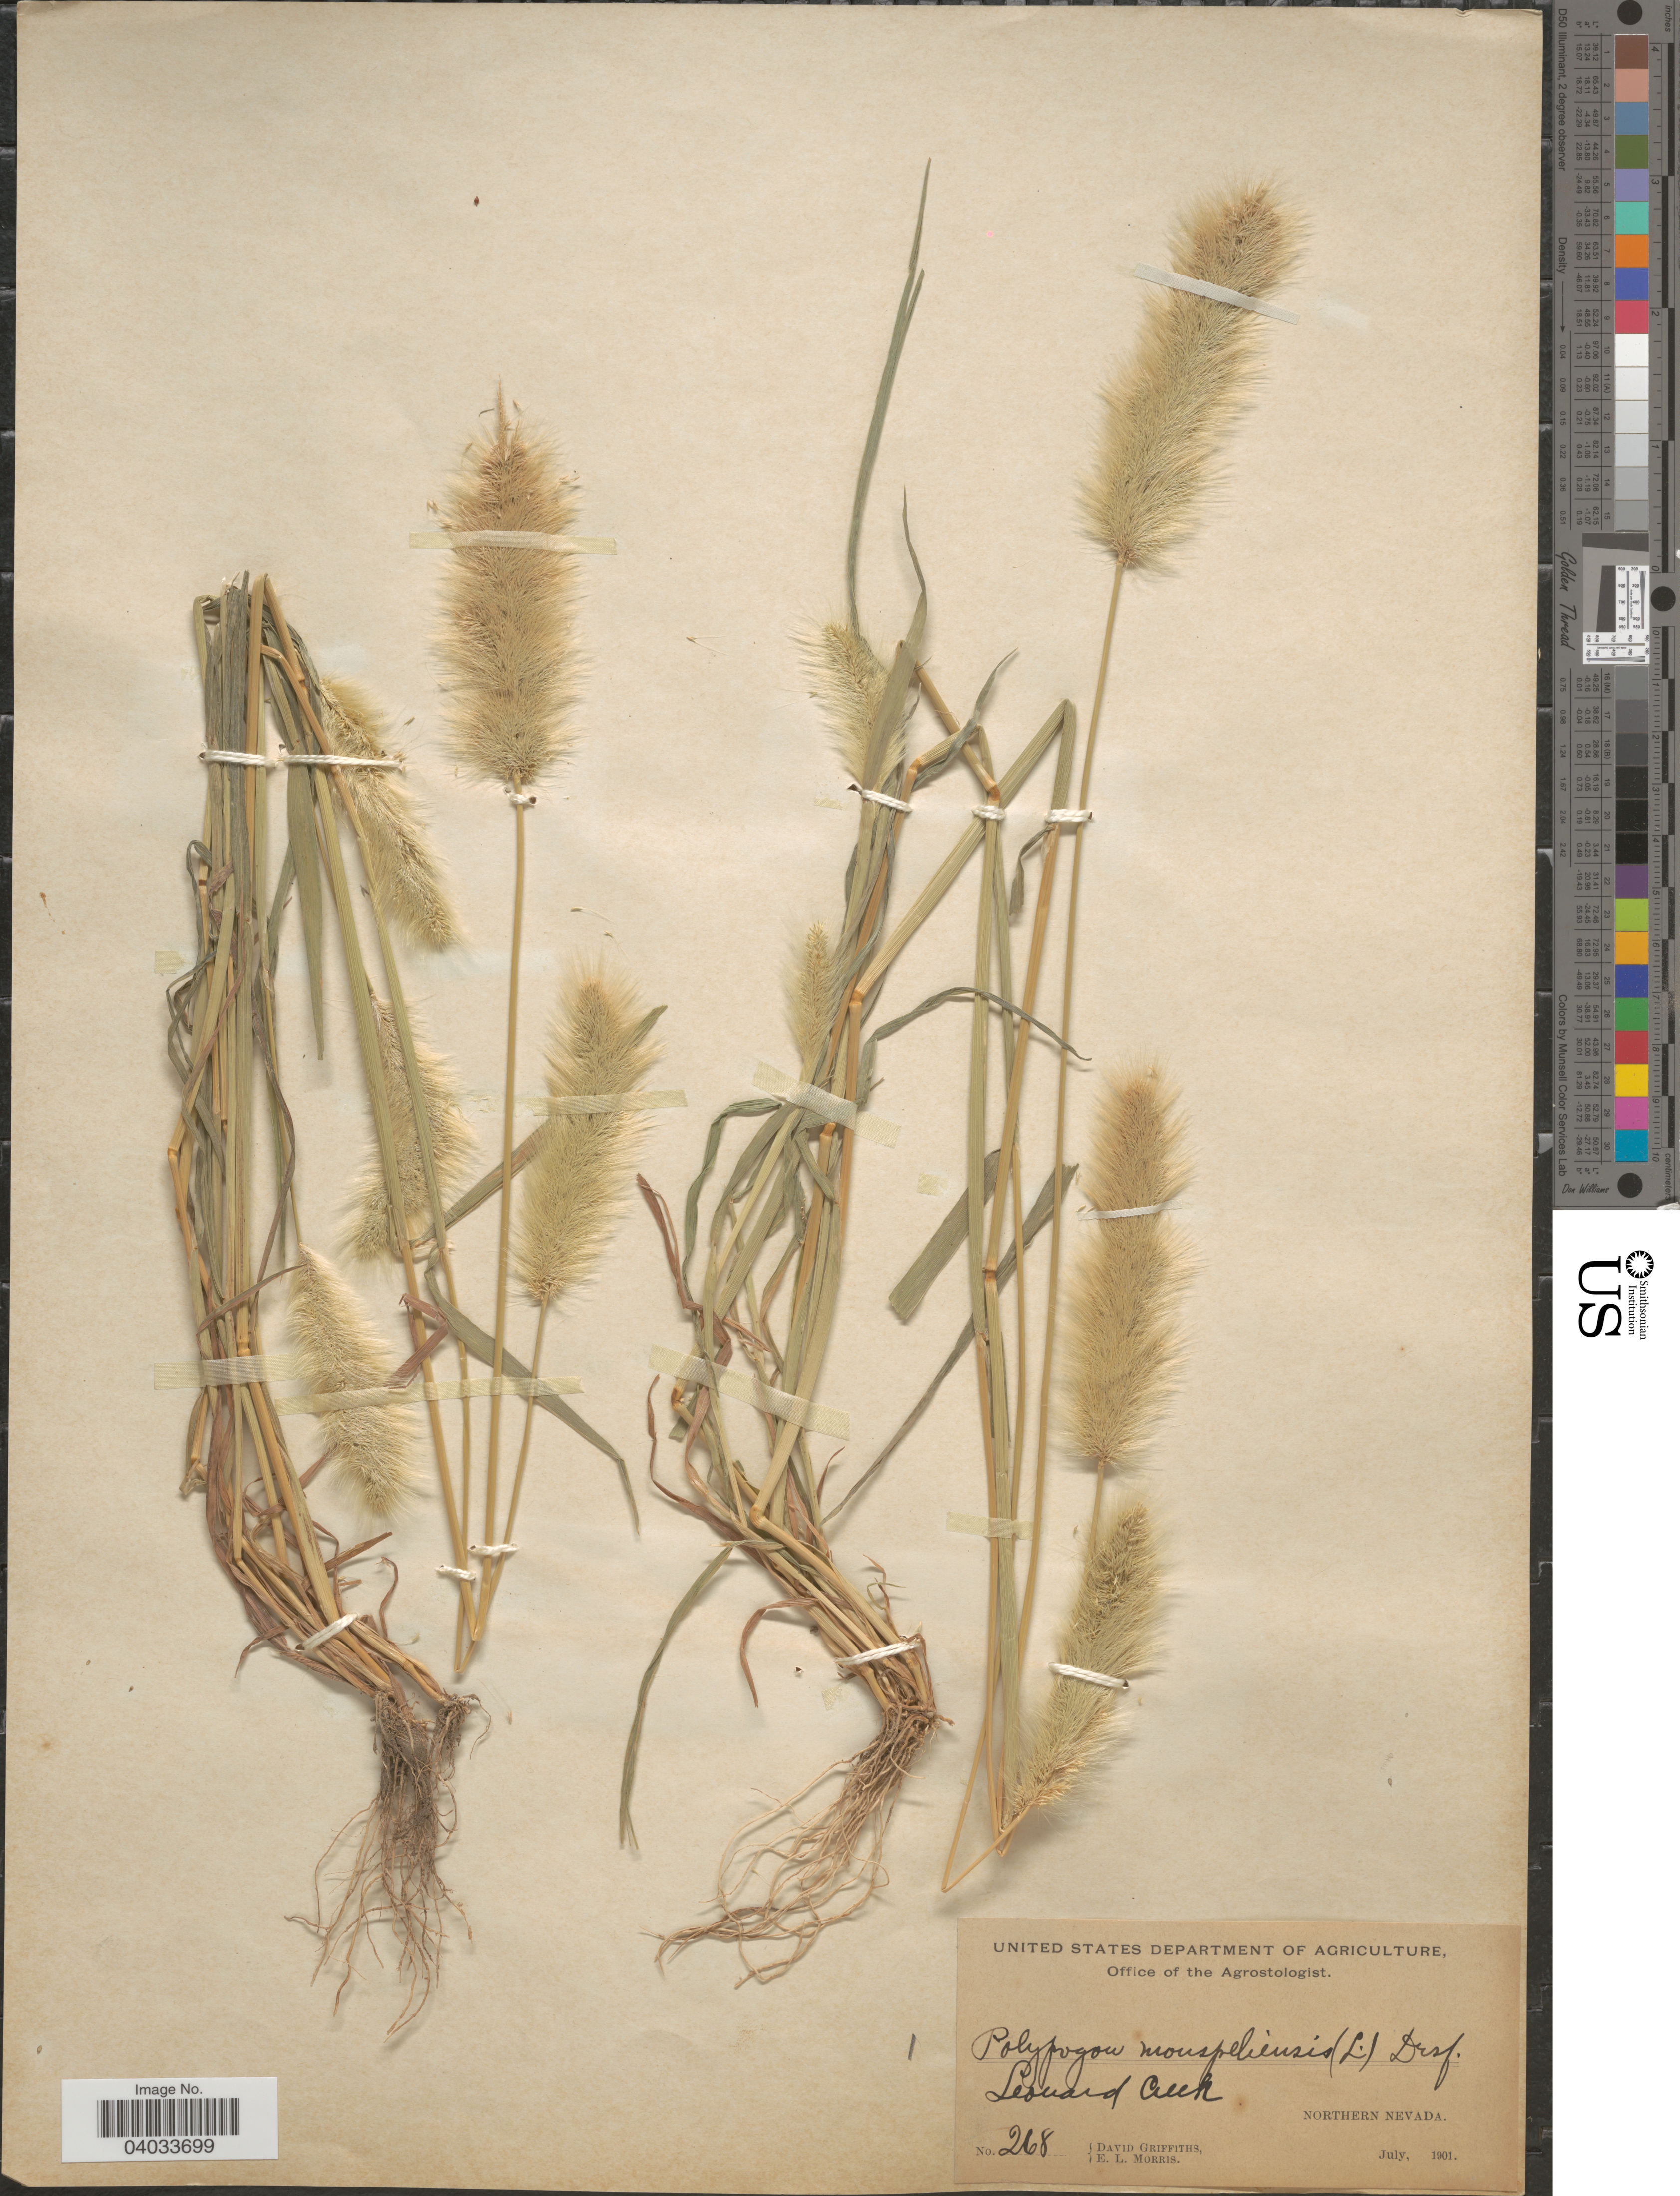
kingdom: Plantae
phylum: Tracheophyta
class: Liliopsida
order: Poales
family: Poaceae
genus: Polypogon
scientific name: Polypogon monspeliensis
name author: (L.) Desf.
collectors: D. Griffiths & E. Morris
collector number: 268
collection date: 1901-07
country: United States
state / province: Nevada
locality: Leonard Creek. Northern Nevada.